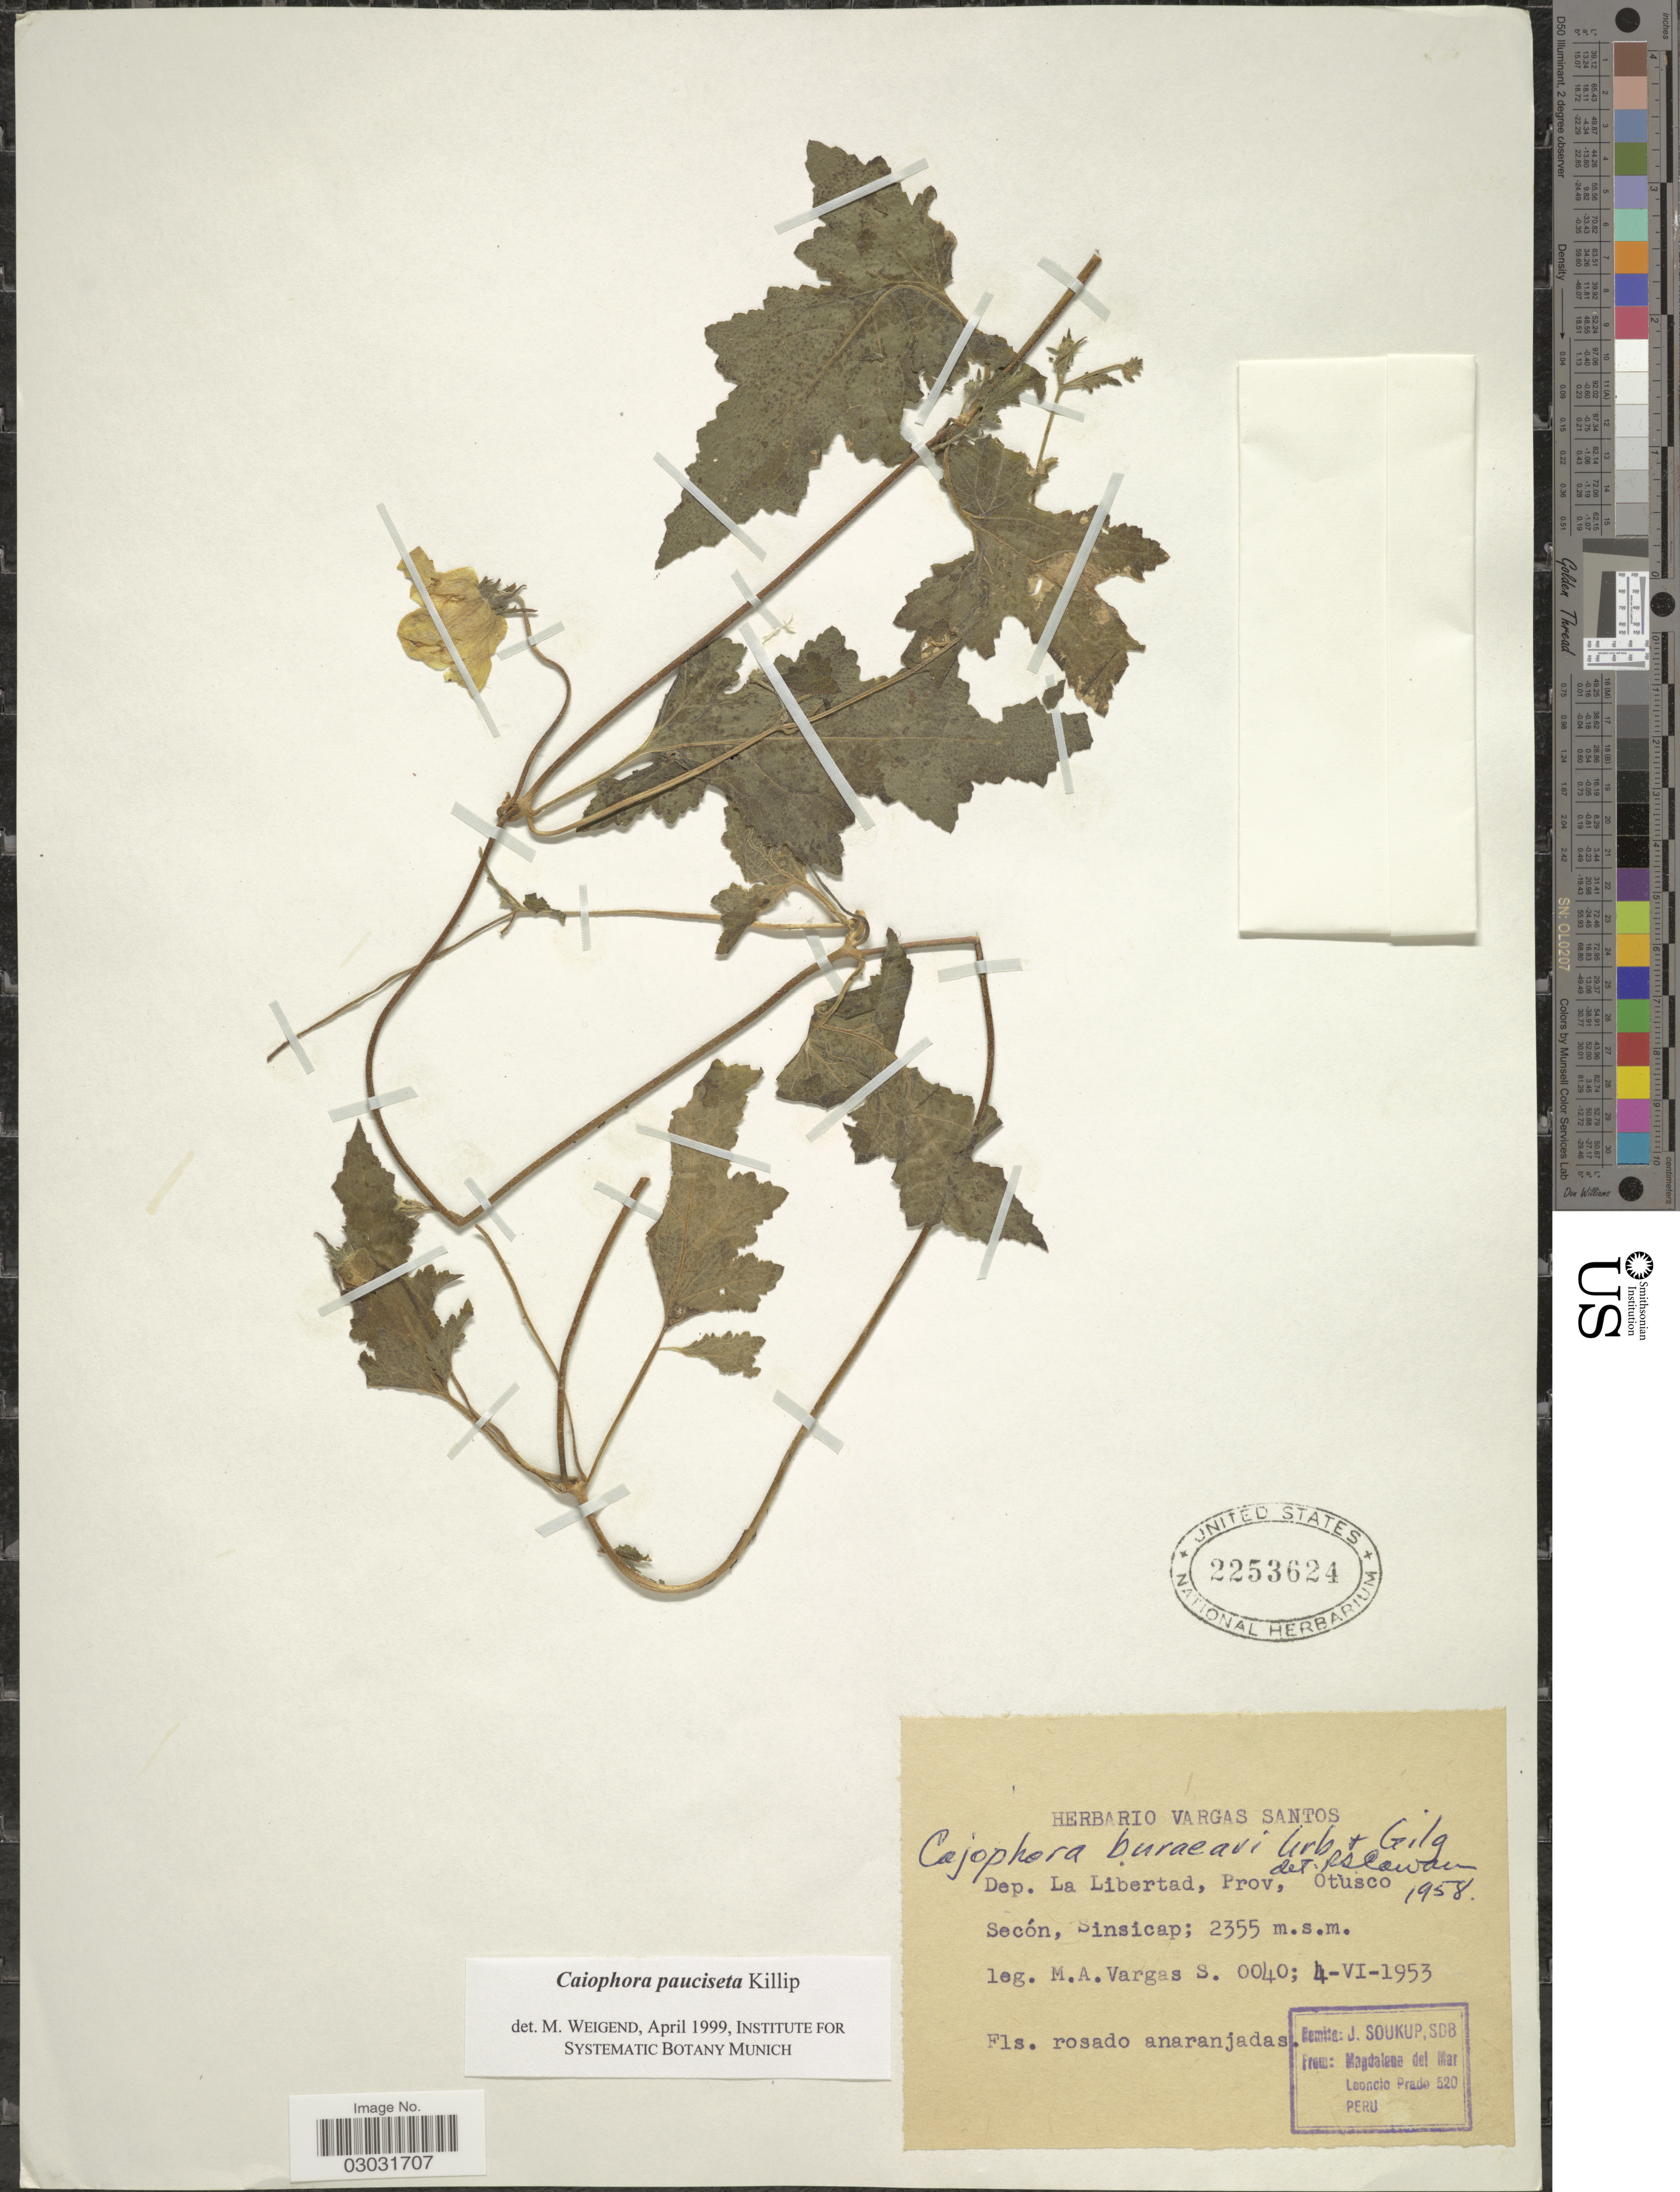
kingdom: Plantae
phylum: Tracheophyta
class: Magnoliopsida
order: Cornales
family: Loasaceae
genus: Caiophora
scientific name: Caiophora pauciseta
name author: Killip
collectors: M. Vargas S.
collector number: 0040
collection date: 1953-06-04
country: Peru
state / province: La Libertad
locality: Dep. La Libertad, Prov, Otusco. Secón, Sinsicap.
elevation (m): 2355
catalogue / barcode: US 2253624